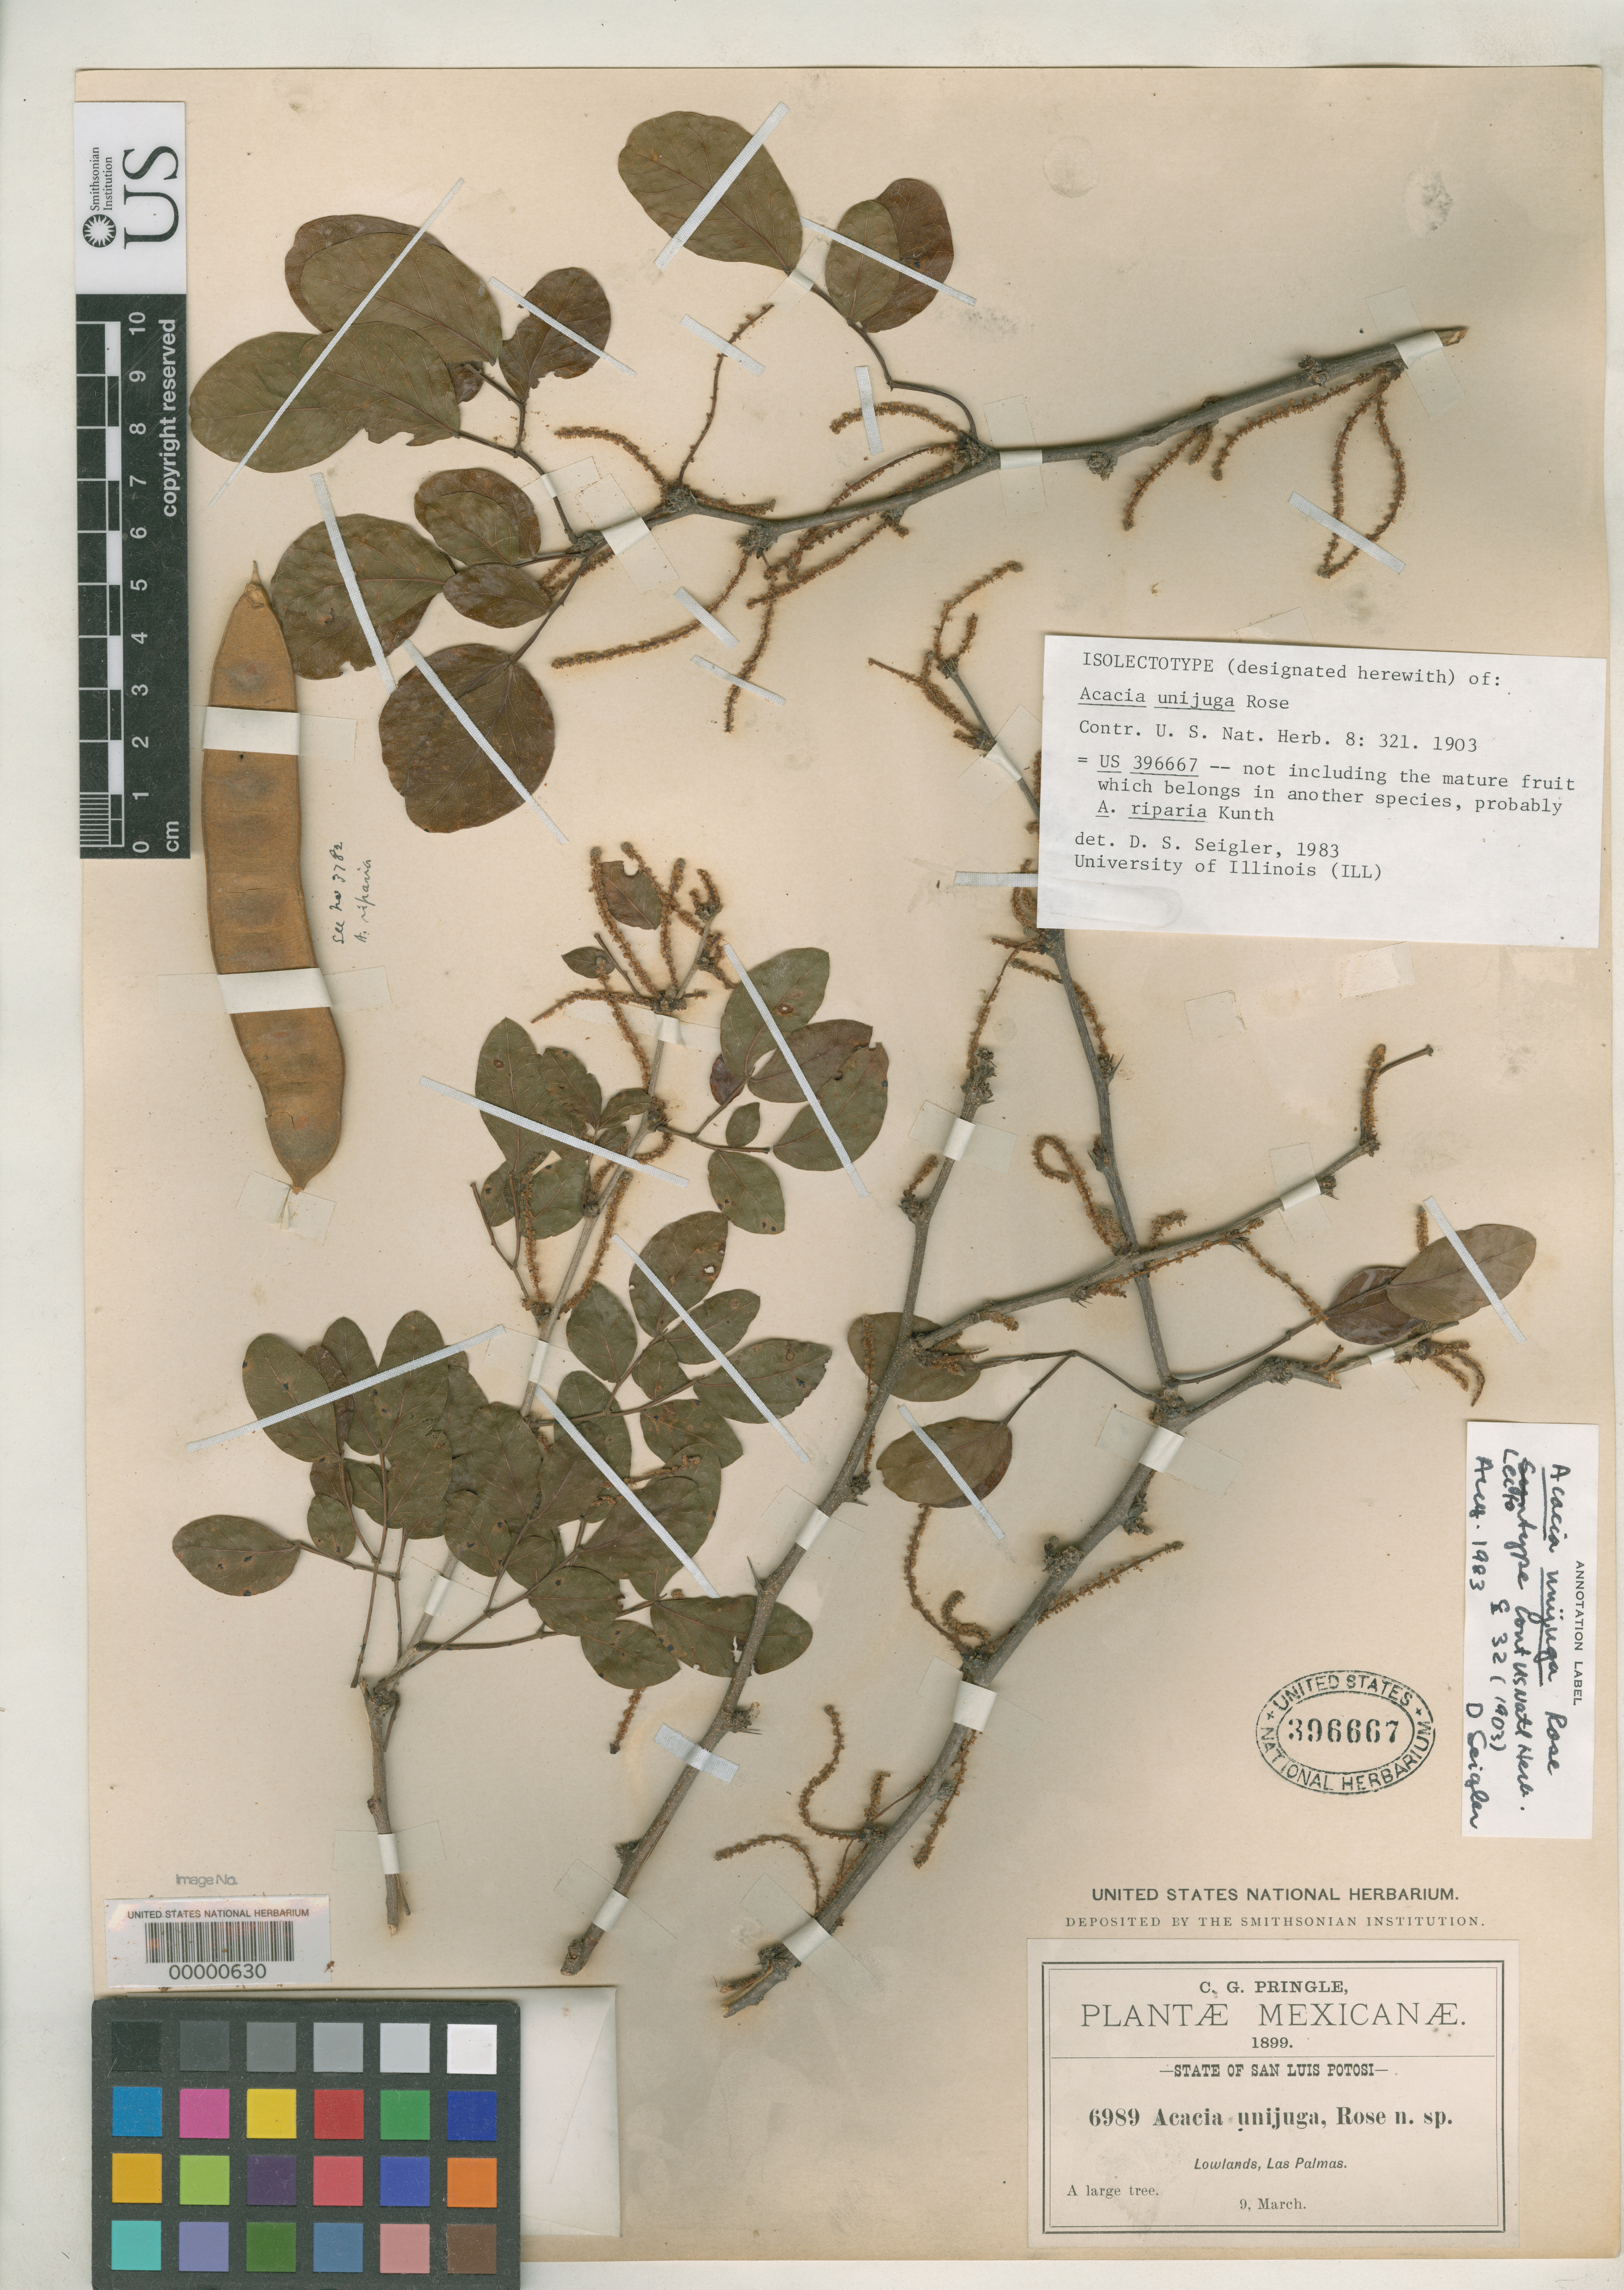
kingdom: Plantae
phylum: Tracheophyta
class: Magnoliopsida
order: Fabales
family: Fabaceae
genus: Acacia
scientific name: Acacia unijuga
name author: Rose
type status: Type Collection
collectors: C. G. Pringle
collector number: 6989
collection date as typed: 09 Mar 1899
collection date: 1899-03-09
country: Mexico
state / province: Tamaulipas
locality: Tampico.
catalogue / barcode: US 396667